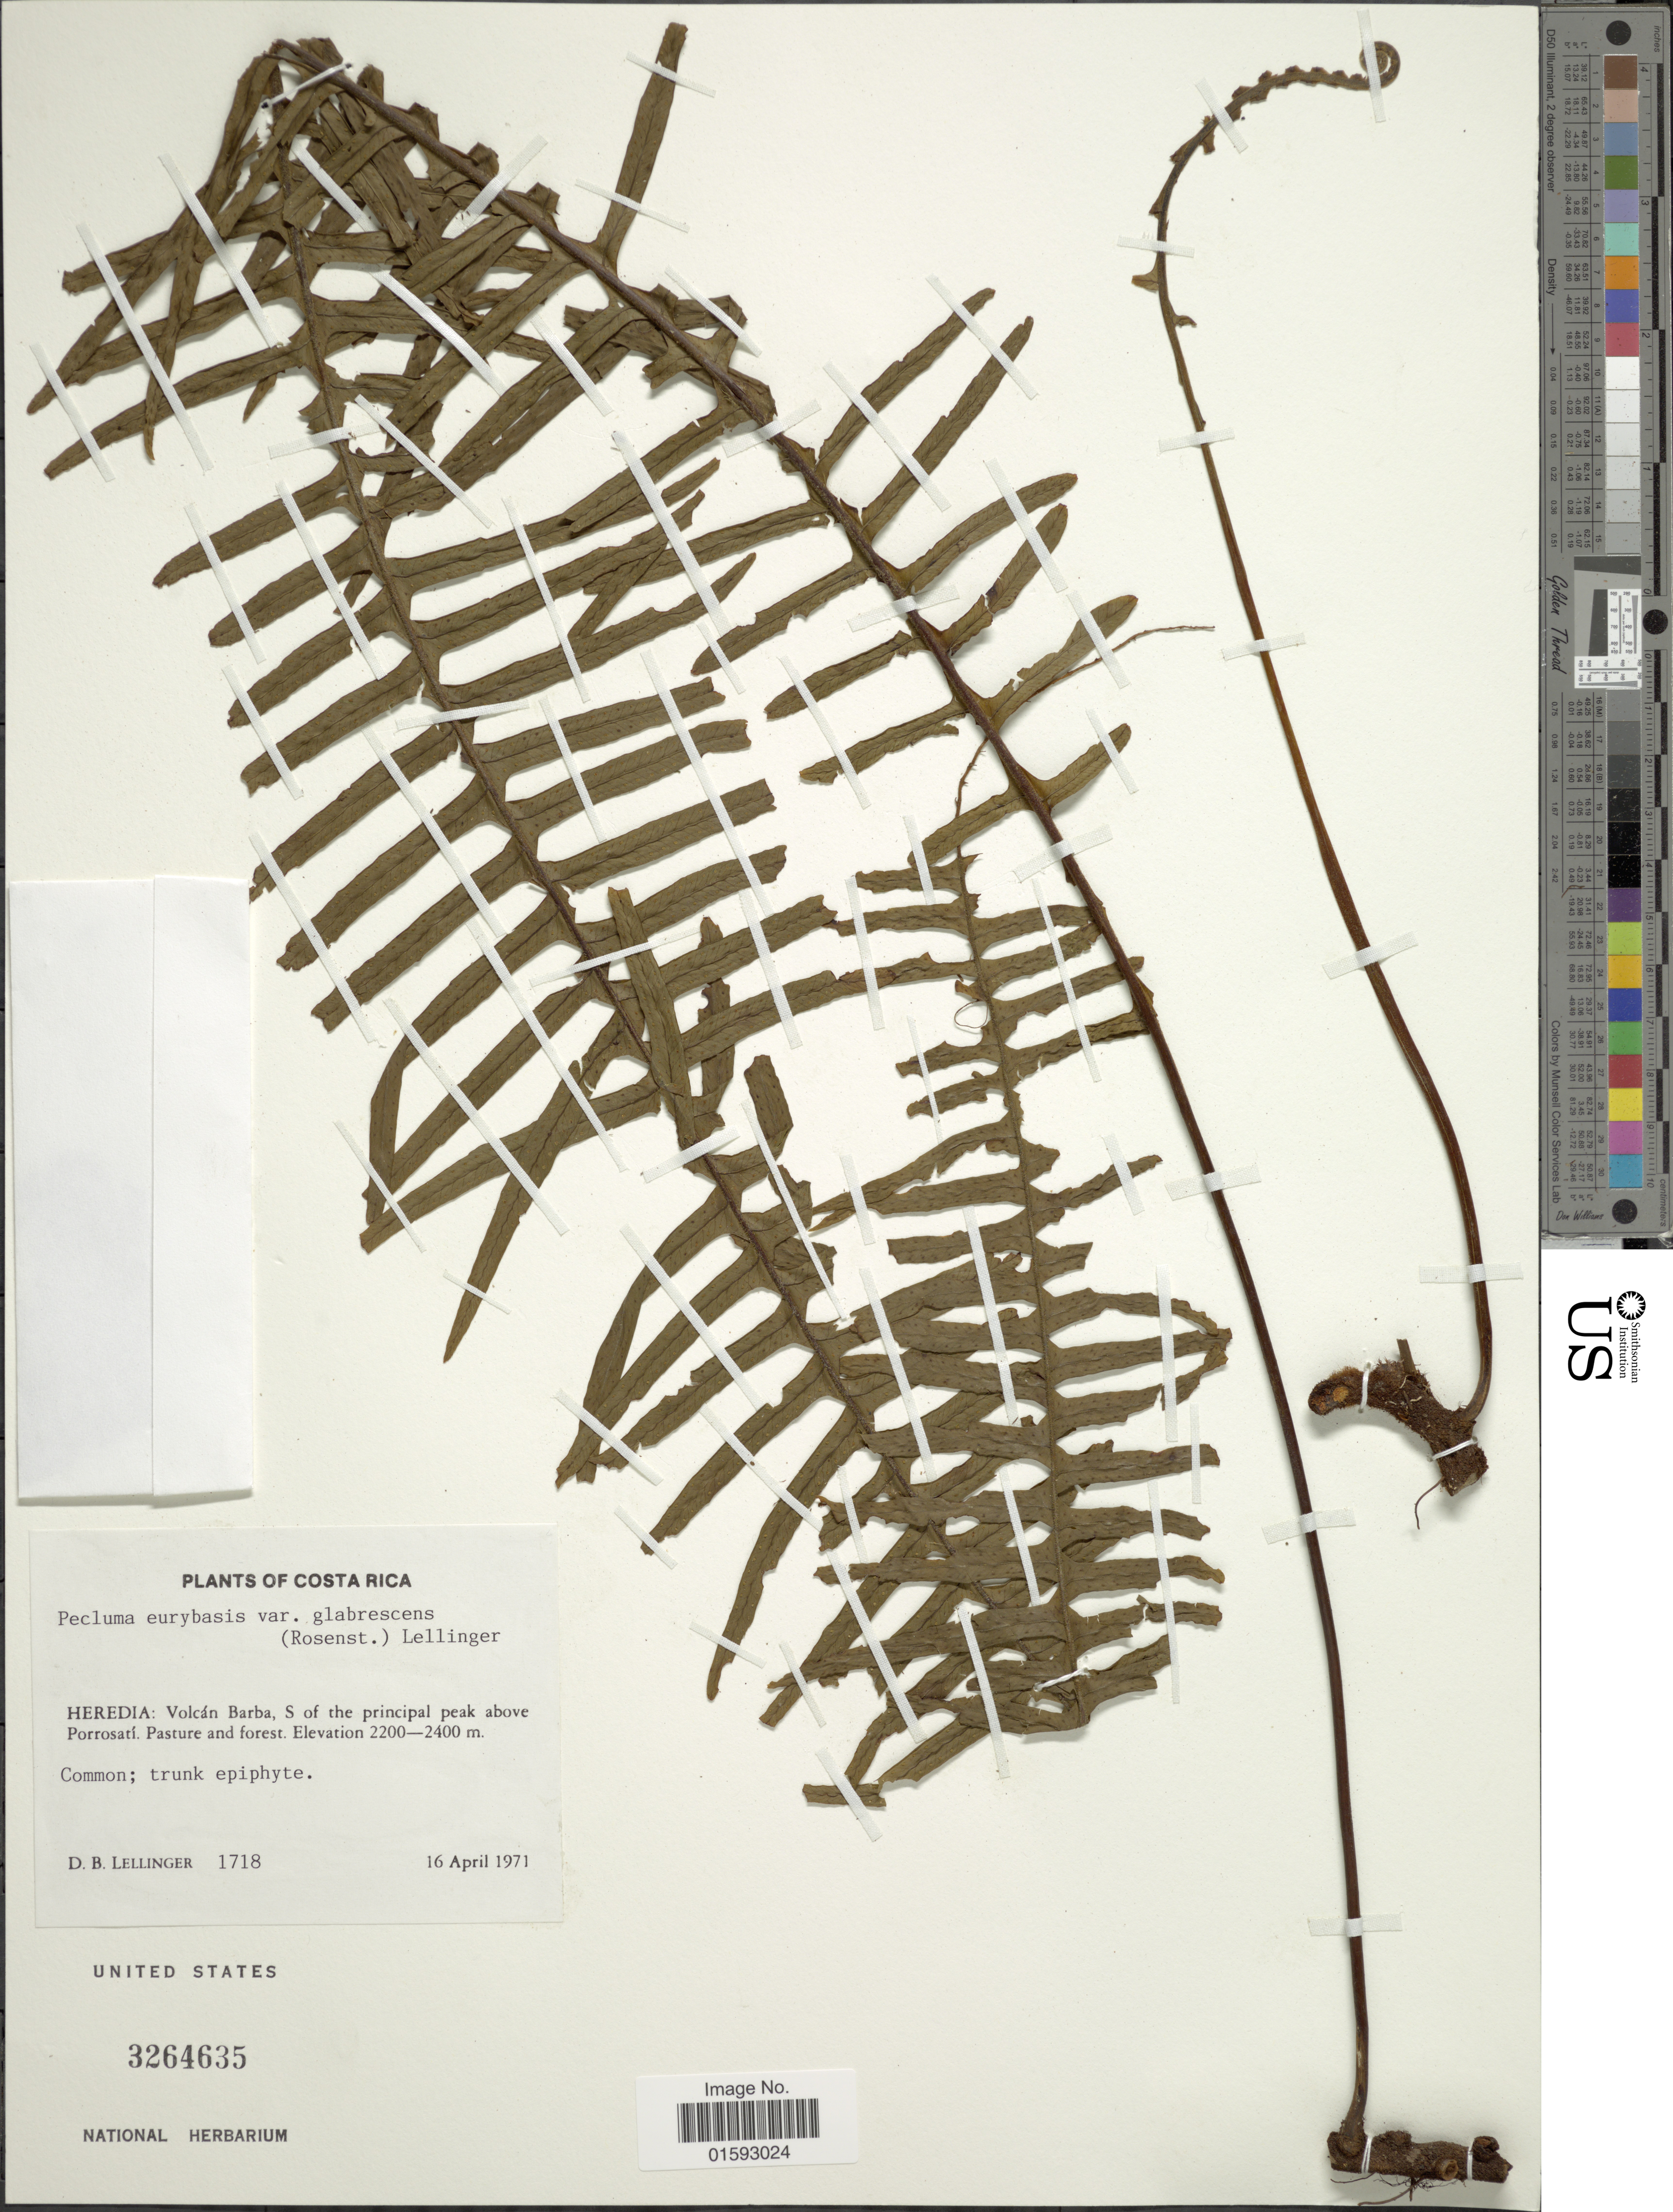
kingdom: Plantae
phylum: Tracheophyta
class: Polypodiopsida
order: Polypodiales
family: Polypodiaceae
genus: Pecluma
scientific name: Pecluma eurybasis var. glabrescens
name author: (Rosenst.) Lellinger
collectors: D. B. Lellinger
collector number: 1717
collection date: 1971-04-16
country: Costa Rica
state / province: Heredia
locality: Volcan Barba, S of the principal peak above Porrosati. Pasture and forest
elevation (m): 2200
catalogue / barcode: US 3264635